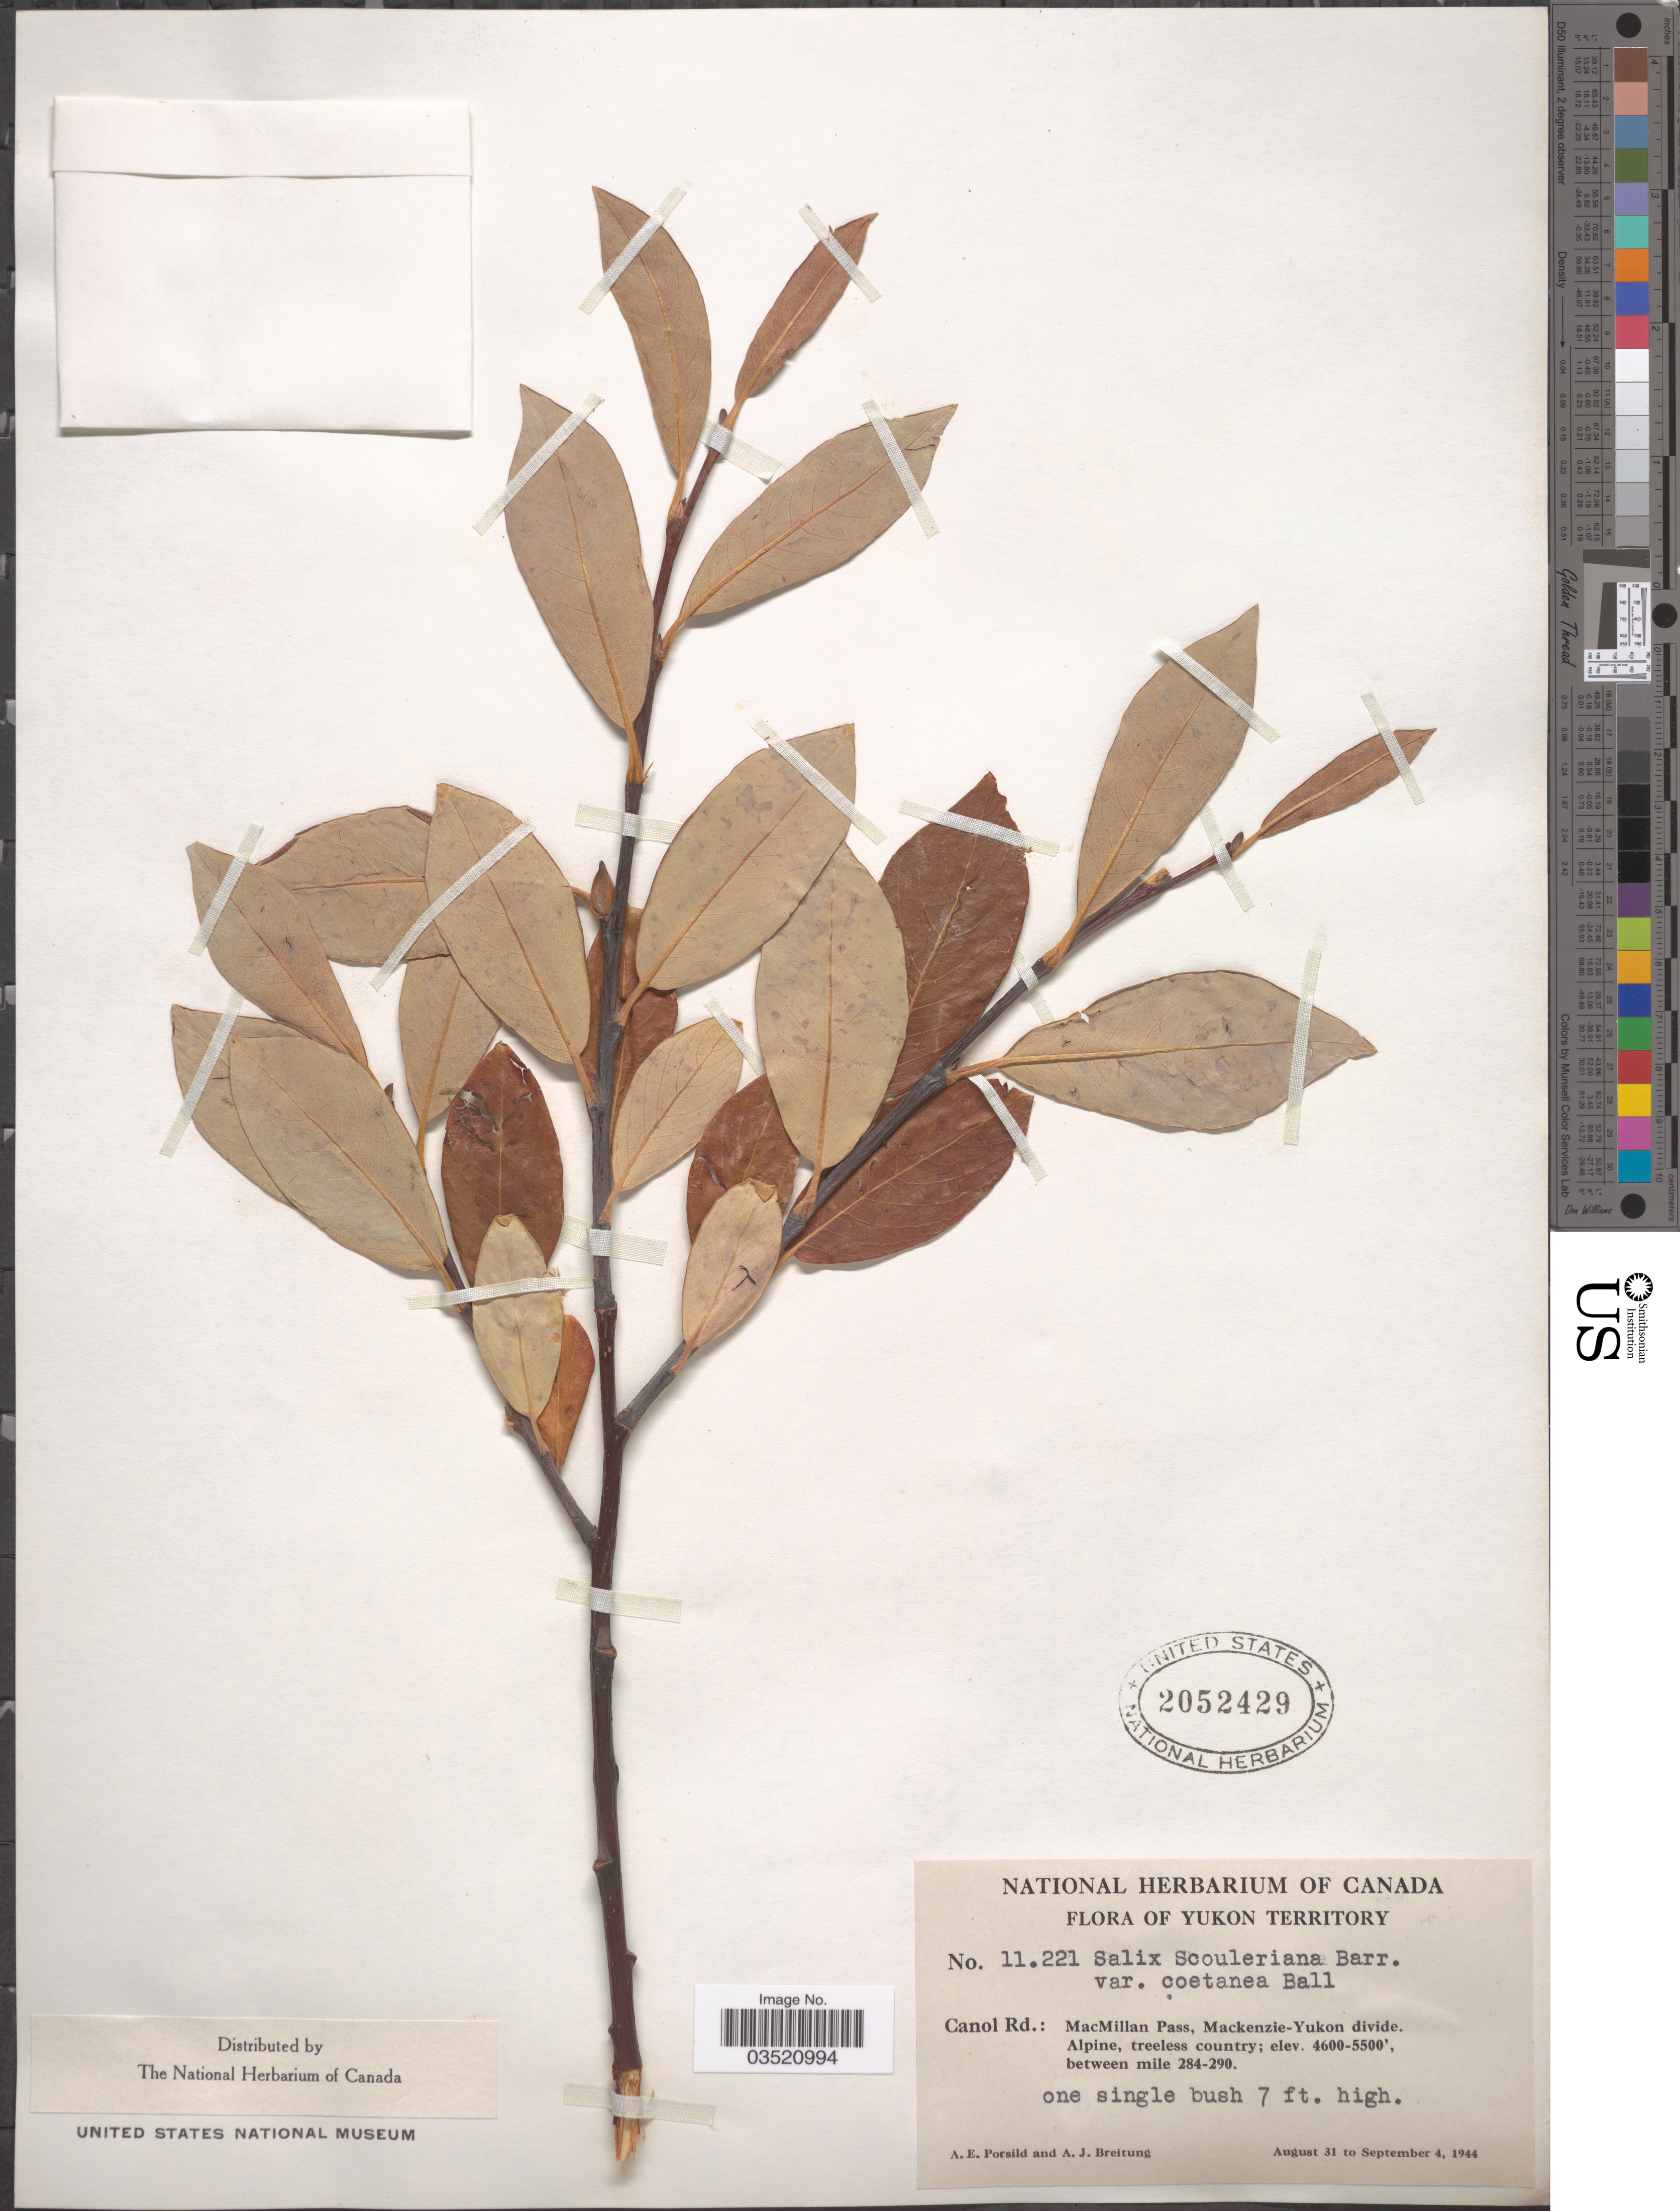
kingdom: Plantae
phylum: Tracheophyta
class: Magnoliopsida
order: Malpighiales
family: Salicaceae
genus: Salix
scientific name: Salix scouleriana var. coetanea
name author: C.R. Ball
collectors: A. E. Porsild & A. Breitung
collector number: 11221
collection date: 1944-08-31/1944-09-04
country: Canada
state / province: Yukon Territory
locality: Canol Rd.: MacMillan Pass, Mackenzie-Yukon divide, between mile 284-290.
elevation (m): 1402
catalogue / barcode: US 2052429